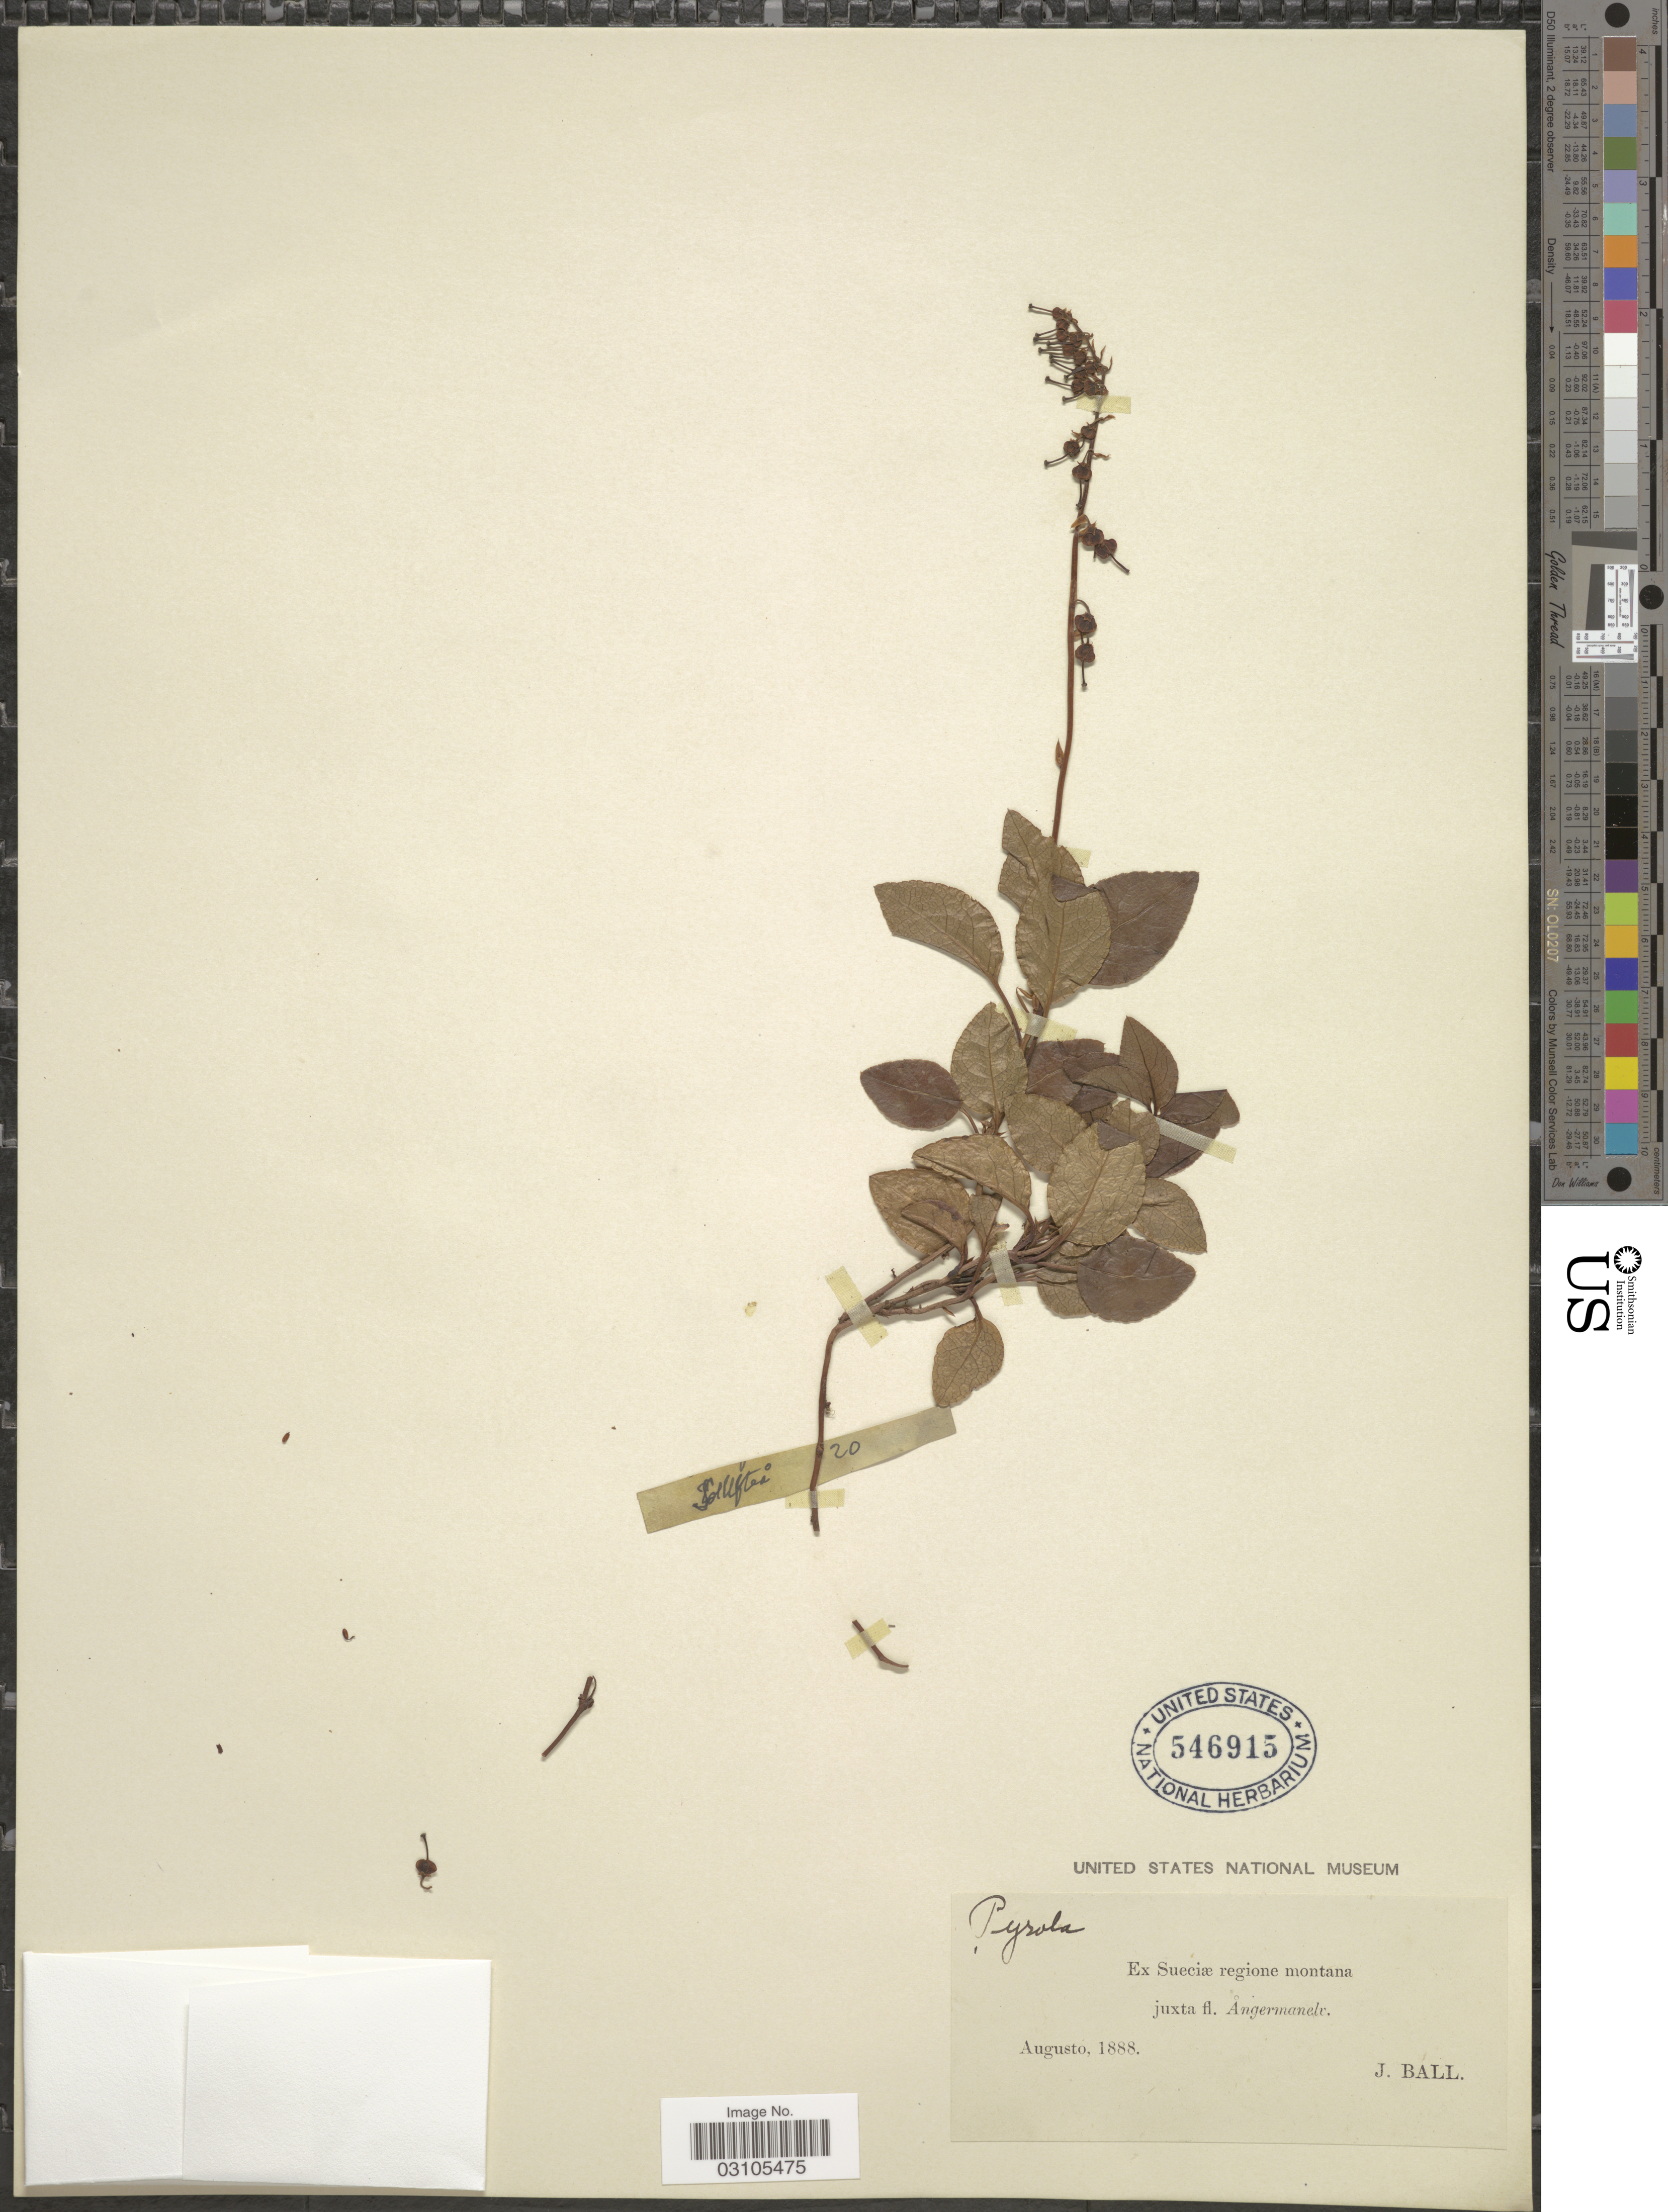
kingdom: Plantae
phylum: Tracheophyta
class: Magnoliopsida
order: Ericales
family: Ericaceae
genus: Orthilia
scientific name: Orthilia secunda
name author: (L.) House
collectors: J. Ball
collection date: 1888-08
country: Sweden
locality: Ex Sueciæ regione montana juxta fl. Ångermanelv.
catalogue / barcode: US 546915